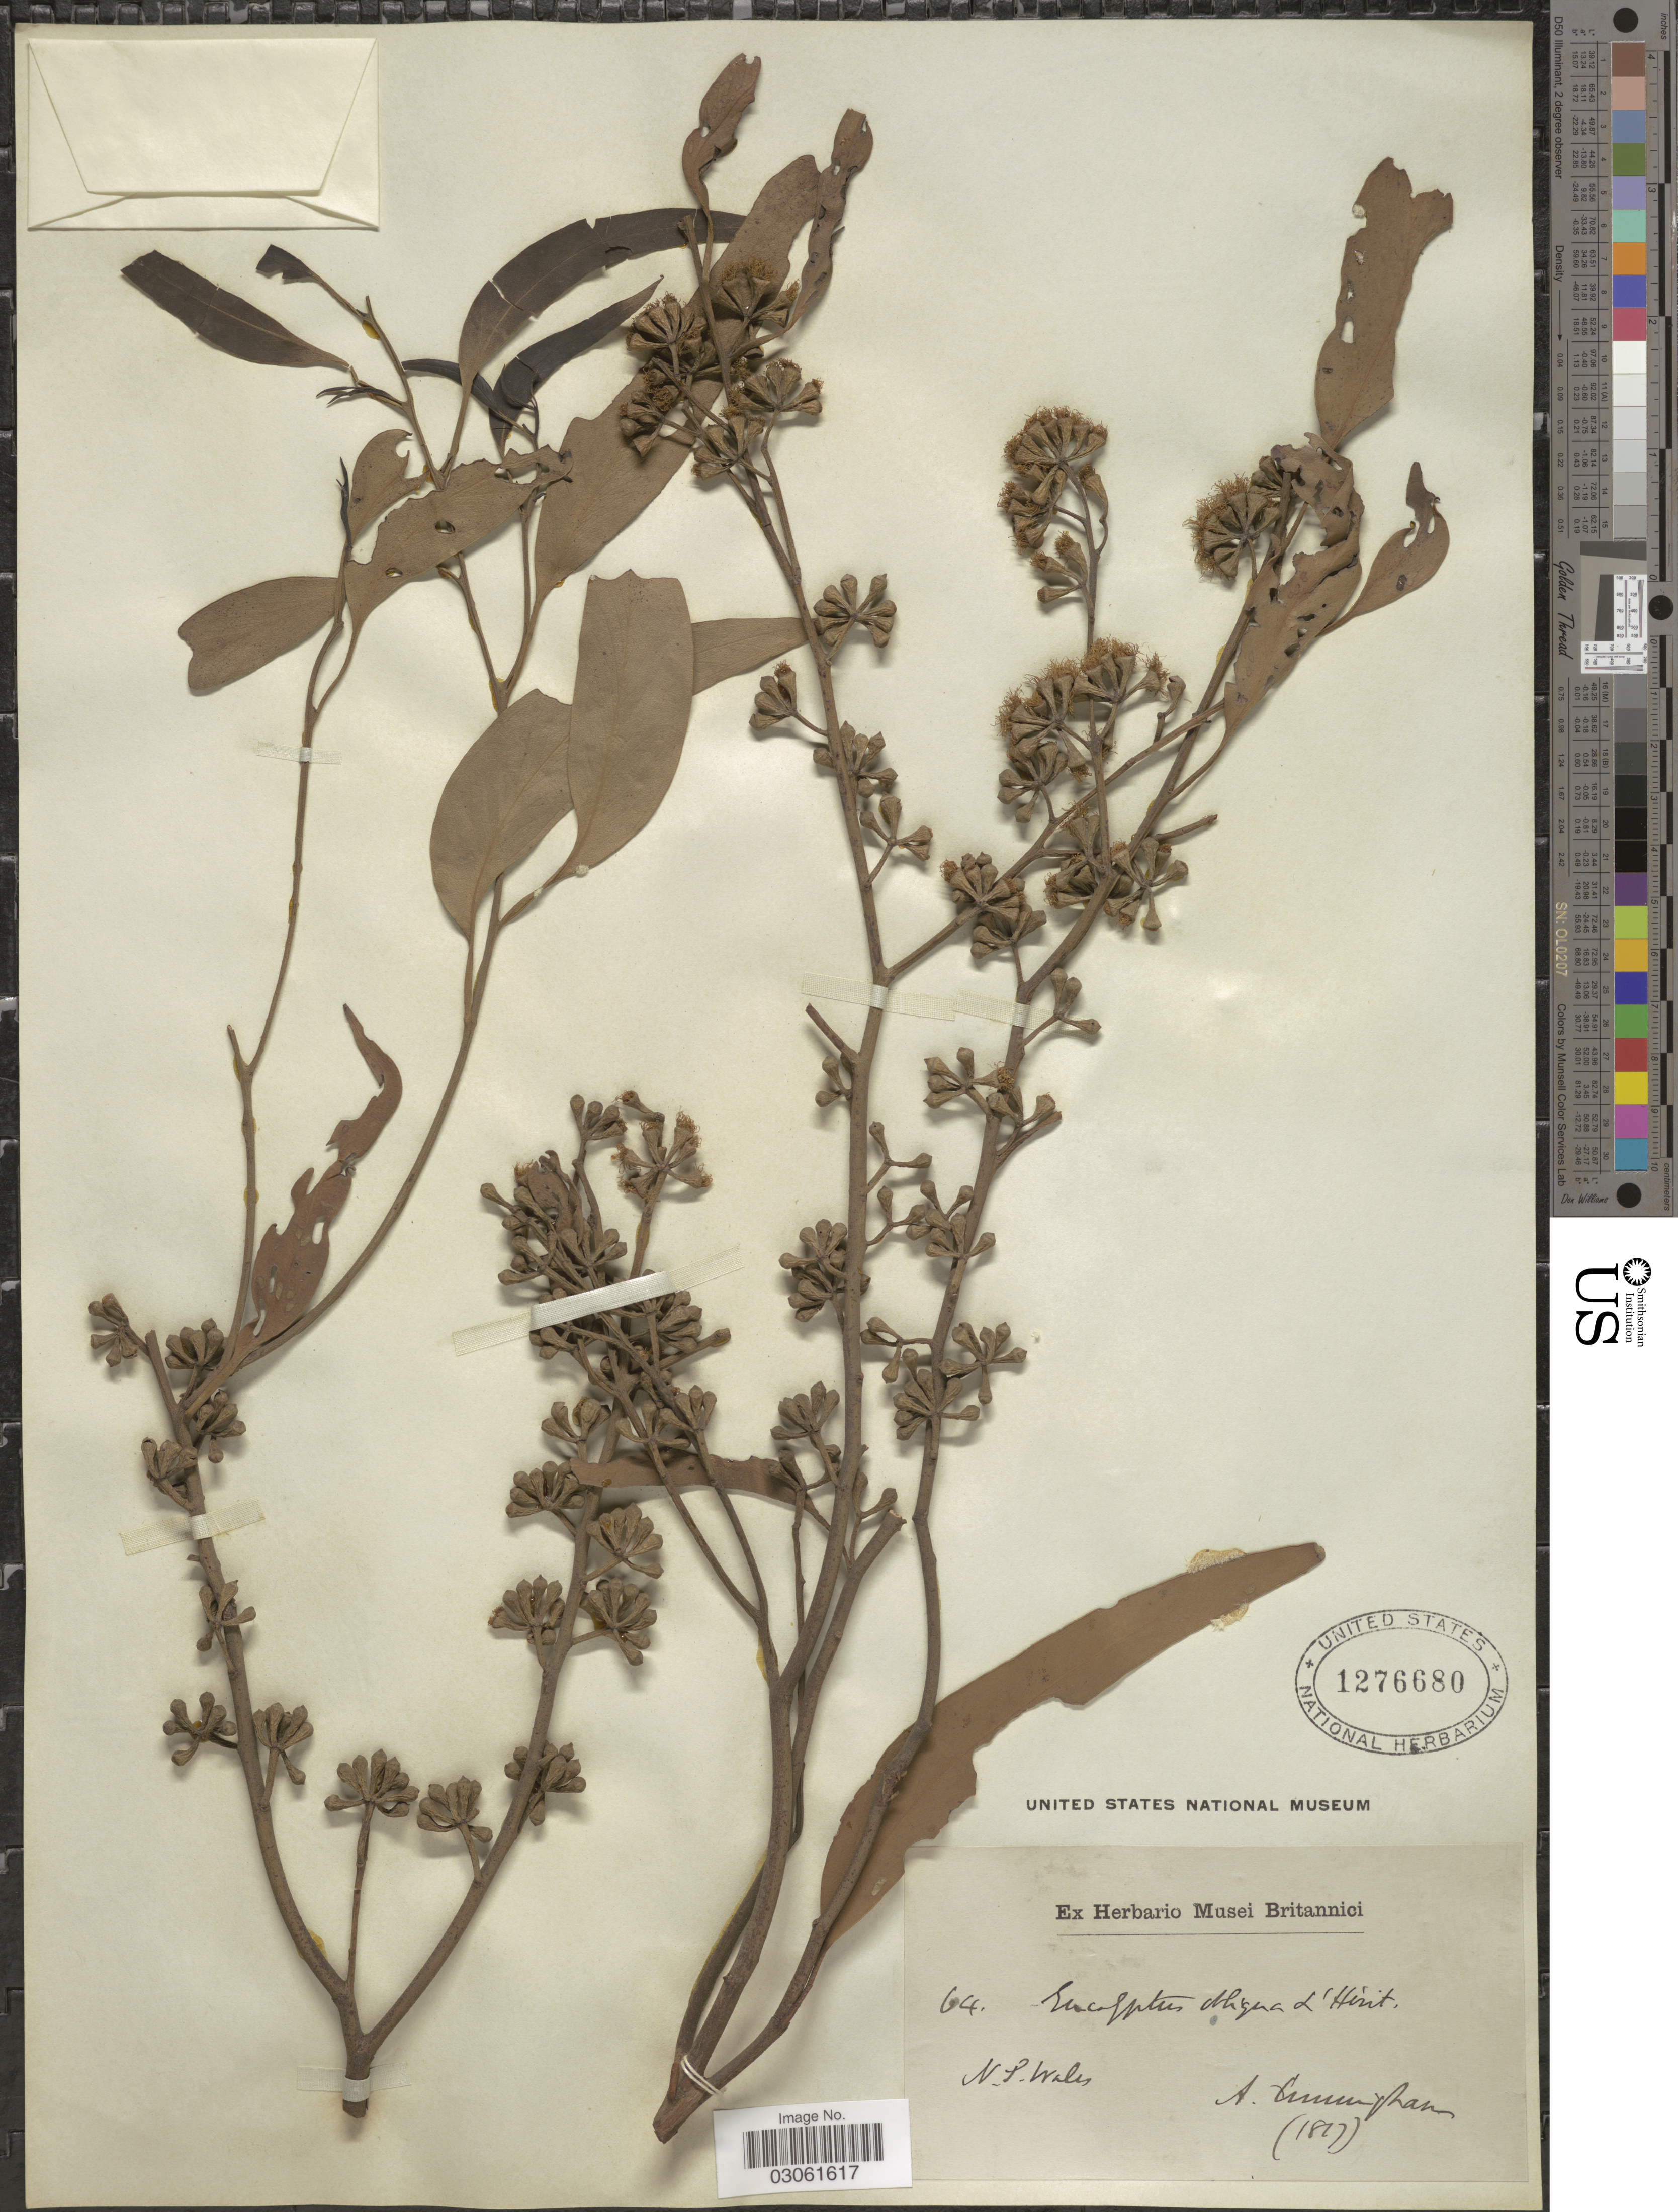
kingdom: Plantae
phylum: Tracheophyta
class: Magnoliopsida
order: Myrtales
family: Myrtaceae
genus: Eucalyptus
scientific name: Eucalyptus obliqua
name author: L'Hér.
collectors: A. Cunningham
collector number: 64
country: Australia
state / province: New South Wales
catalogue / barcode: US 1276680